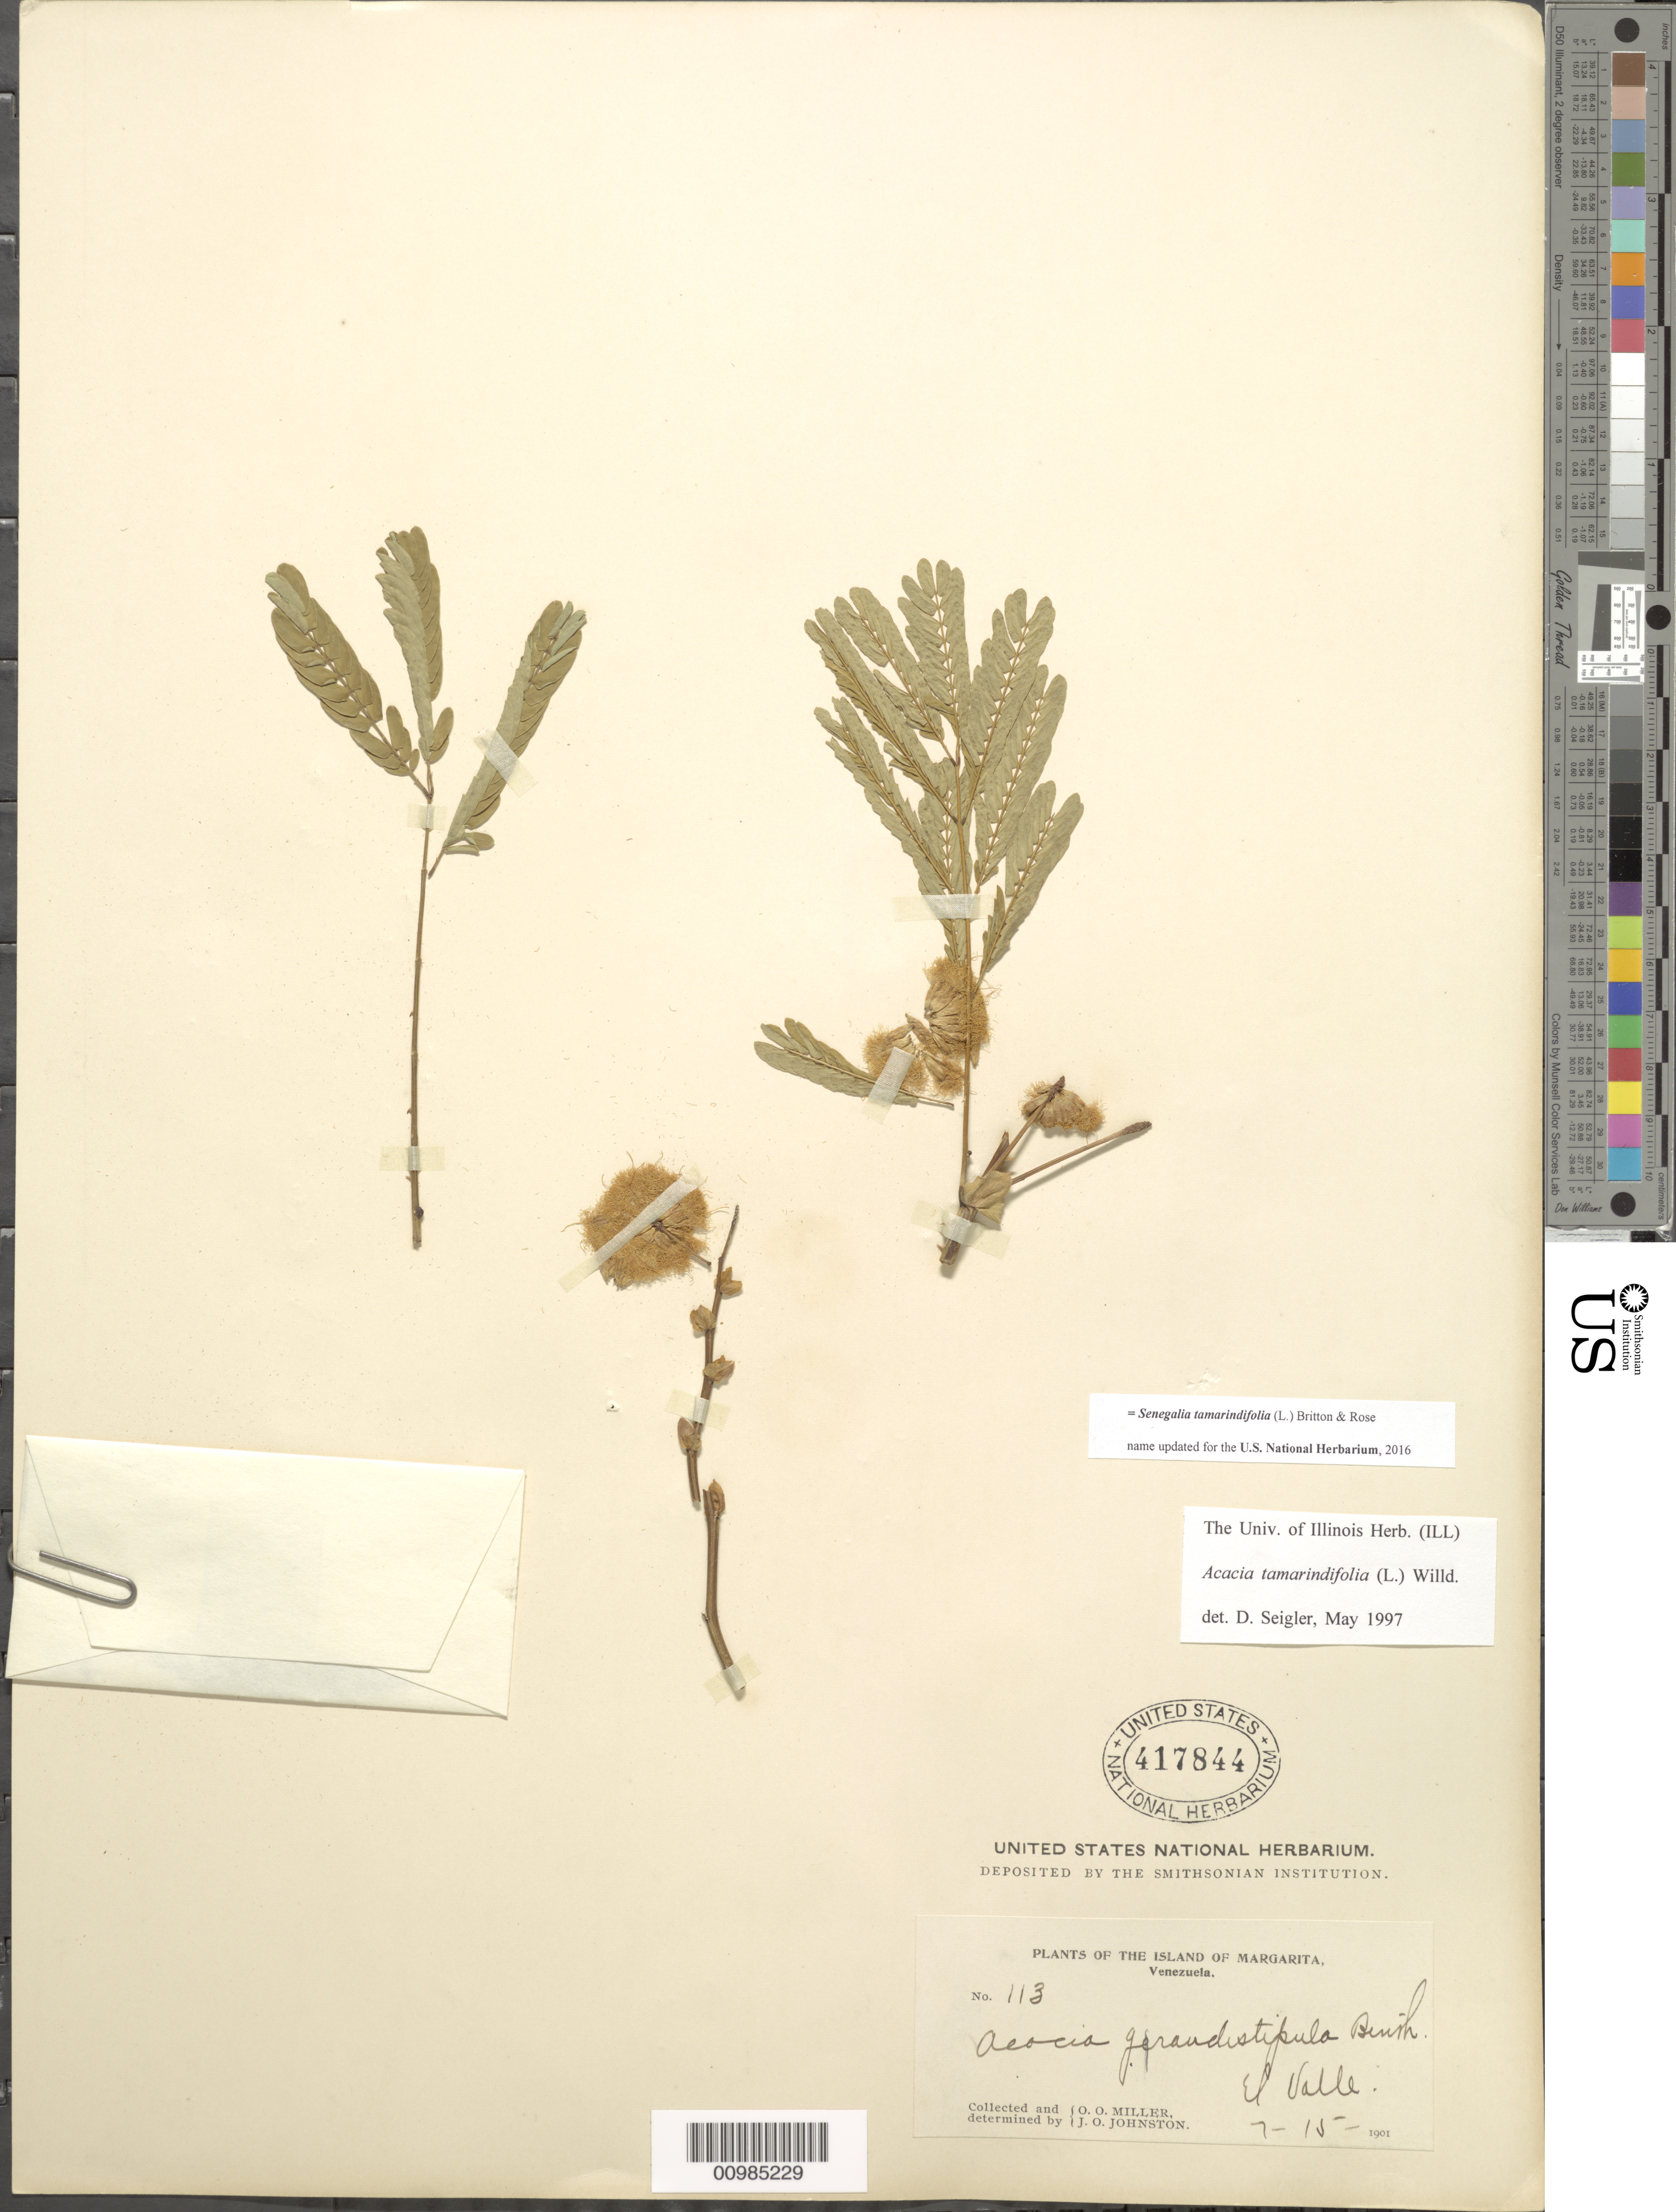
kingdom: Plantae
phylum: Tracheophyta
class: Magnoliopsida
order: Fabales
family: Fabaceae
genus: Senegalia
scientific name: Senegalia tamarindifolia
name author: (L.) Britton & Rose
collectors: O. O. Miller & J. Johnston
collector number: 113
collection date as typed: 15 Jul 1901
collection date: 1901-07-15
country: Venezuela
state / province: Nueva Esparta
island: Margarita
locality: El Valle.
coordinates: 0 N, 0 E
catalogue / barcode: US 417844